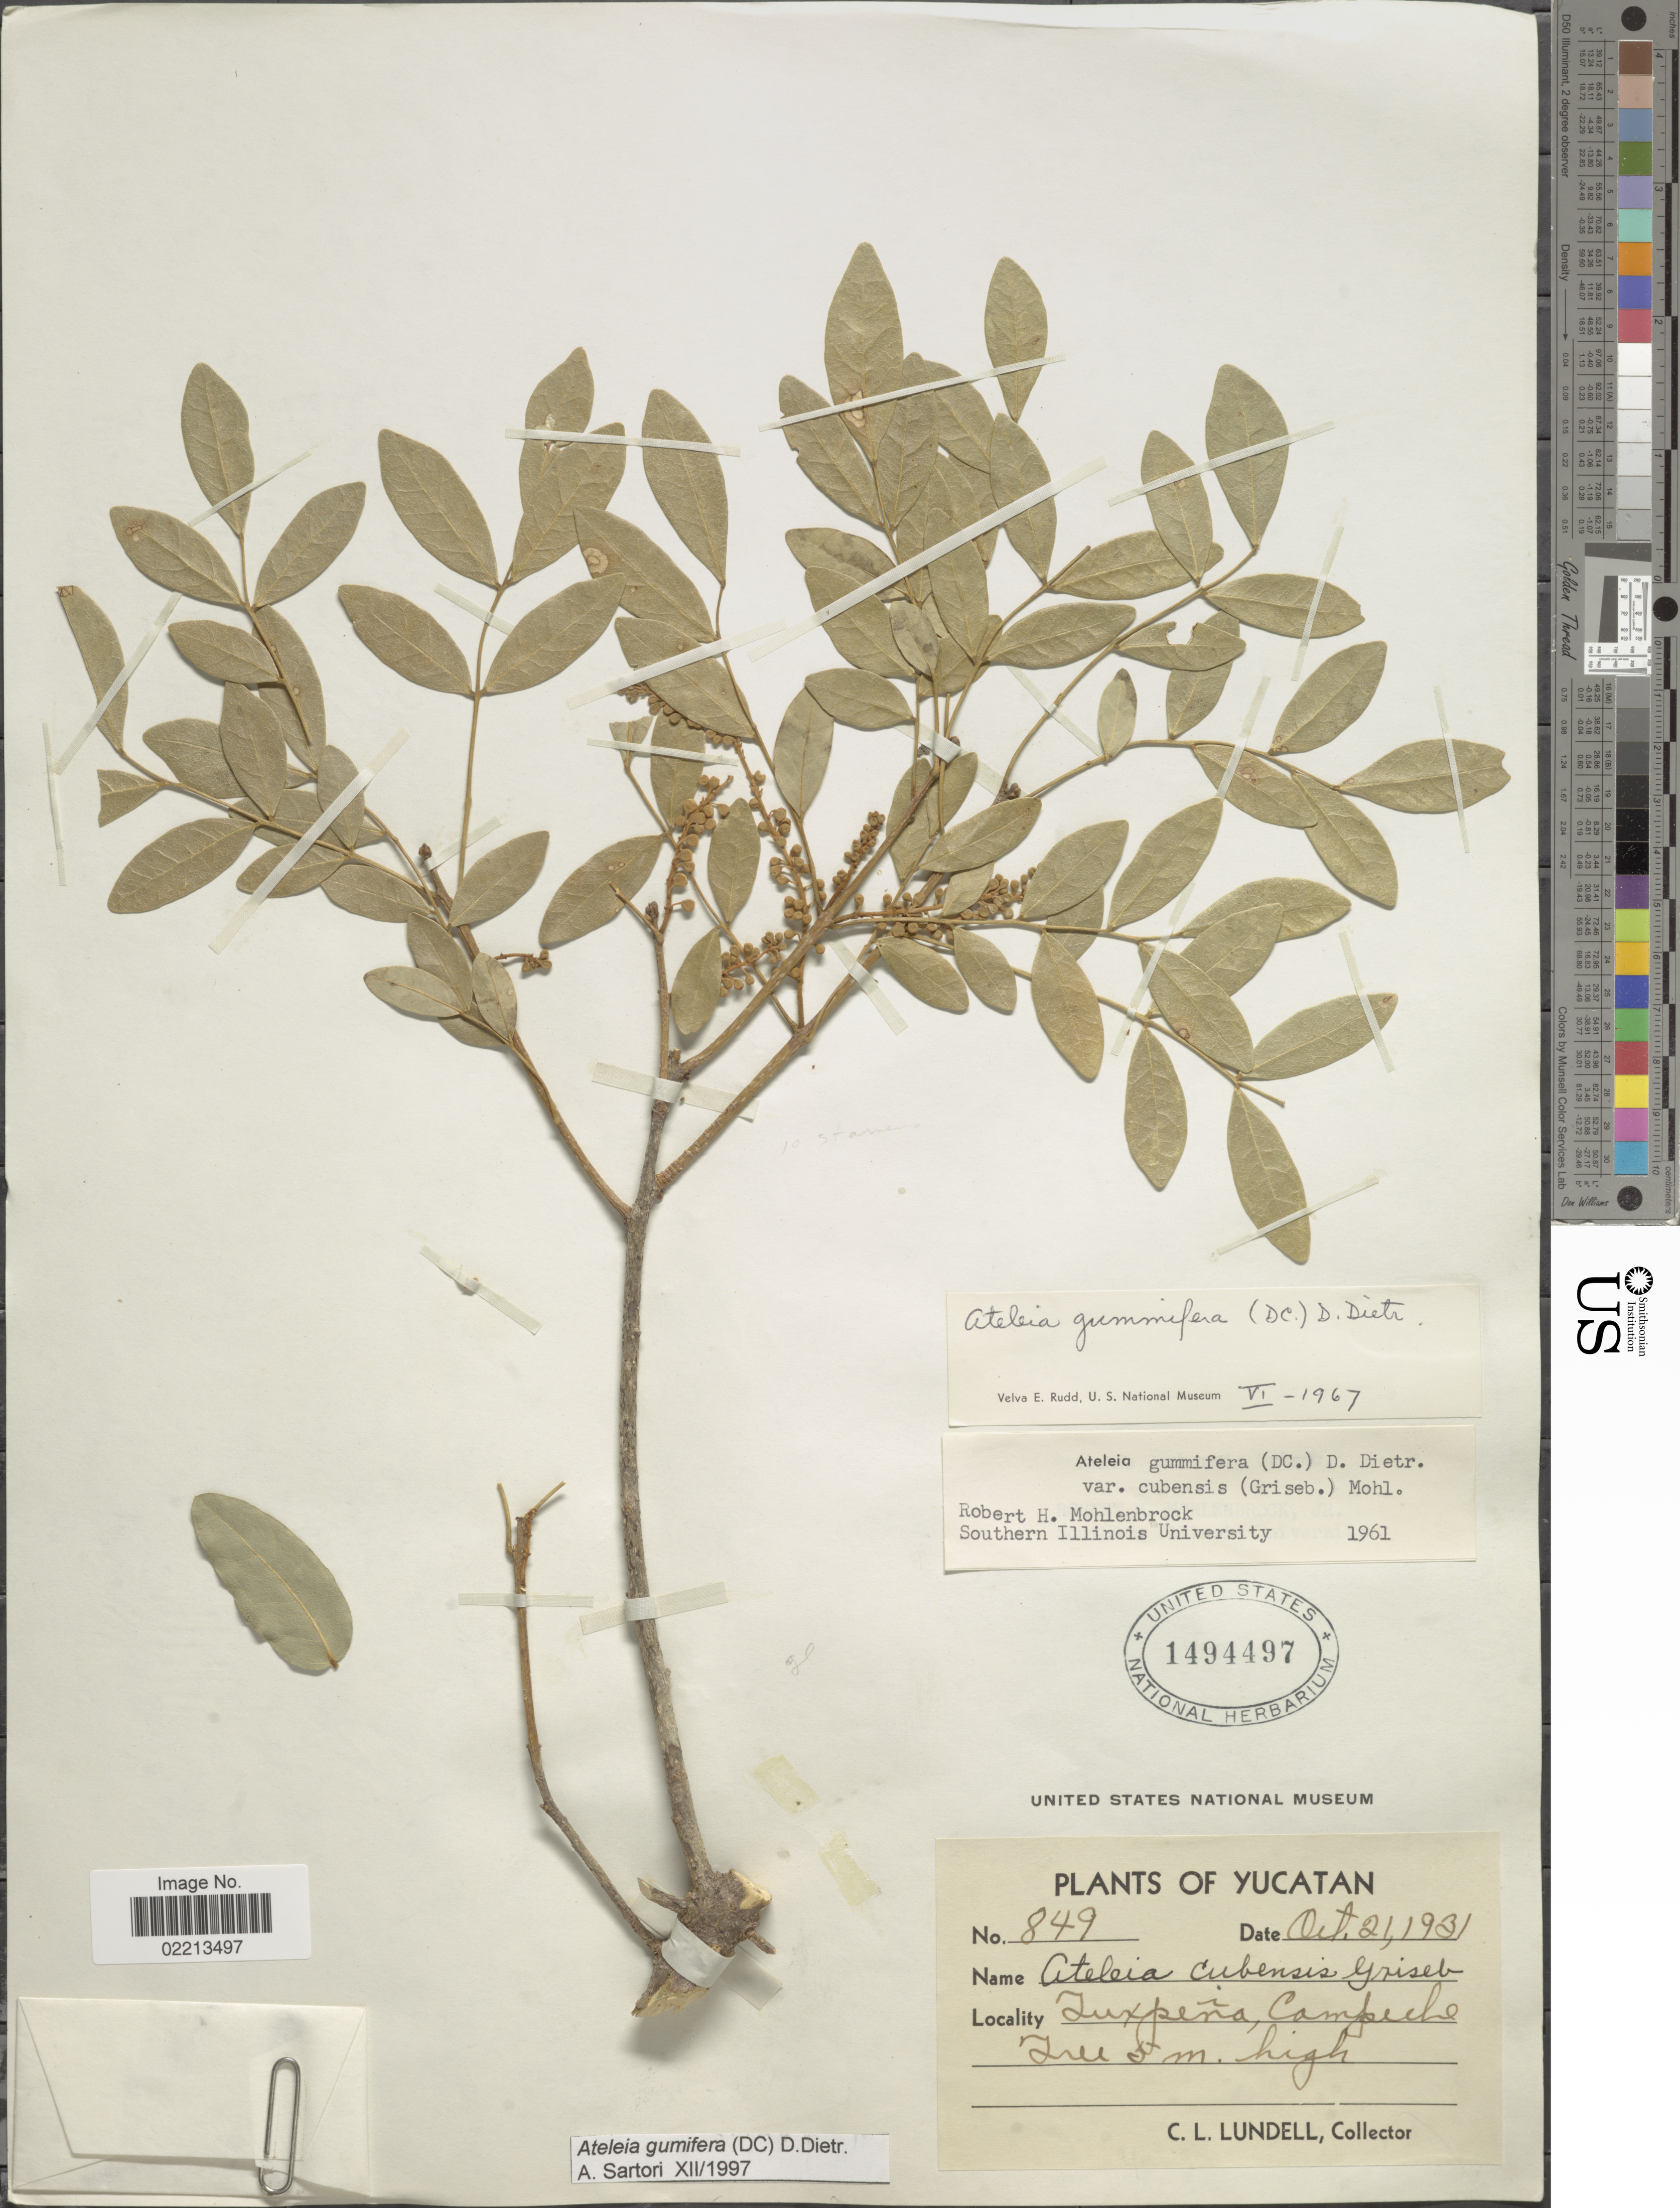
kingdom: Plantae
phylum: Tracheophyta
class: Magnoliopsida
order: Fabales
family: Fabaceae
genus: Ateleia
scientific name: Ateleia gummifera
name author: (Bertero ex DC.) D. Dietr.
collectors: C. L. Lundell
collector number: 849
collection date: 1931-10-21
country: Mexico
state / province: Yucatán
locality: Tuxpena, Campeche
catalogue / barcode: US 1494497